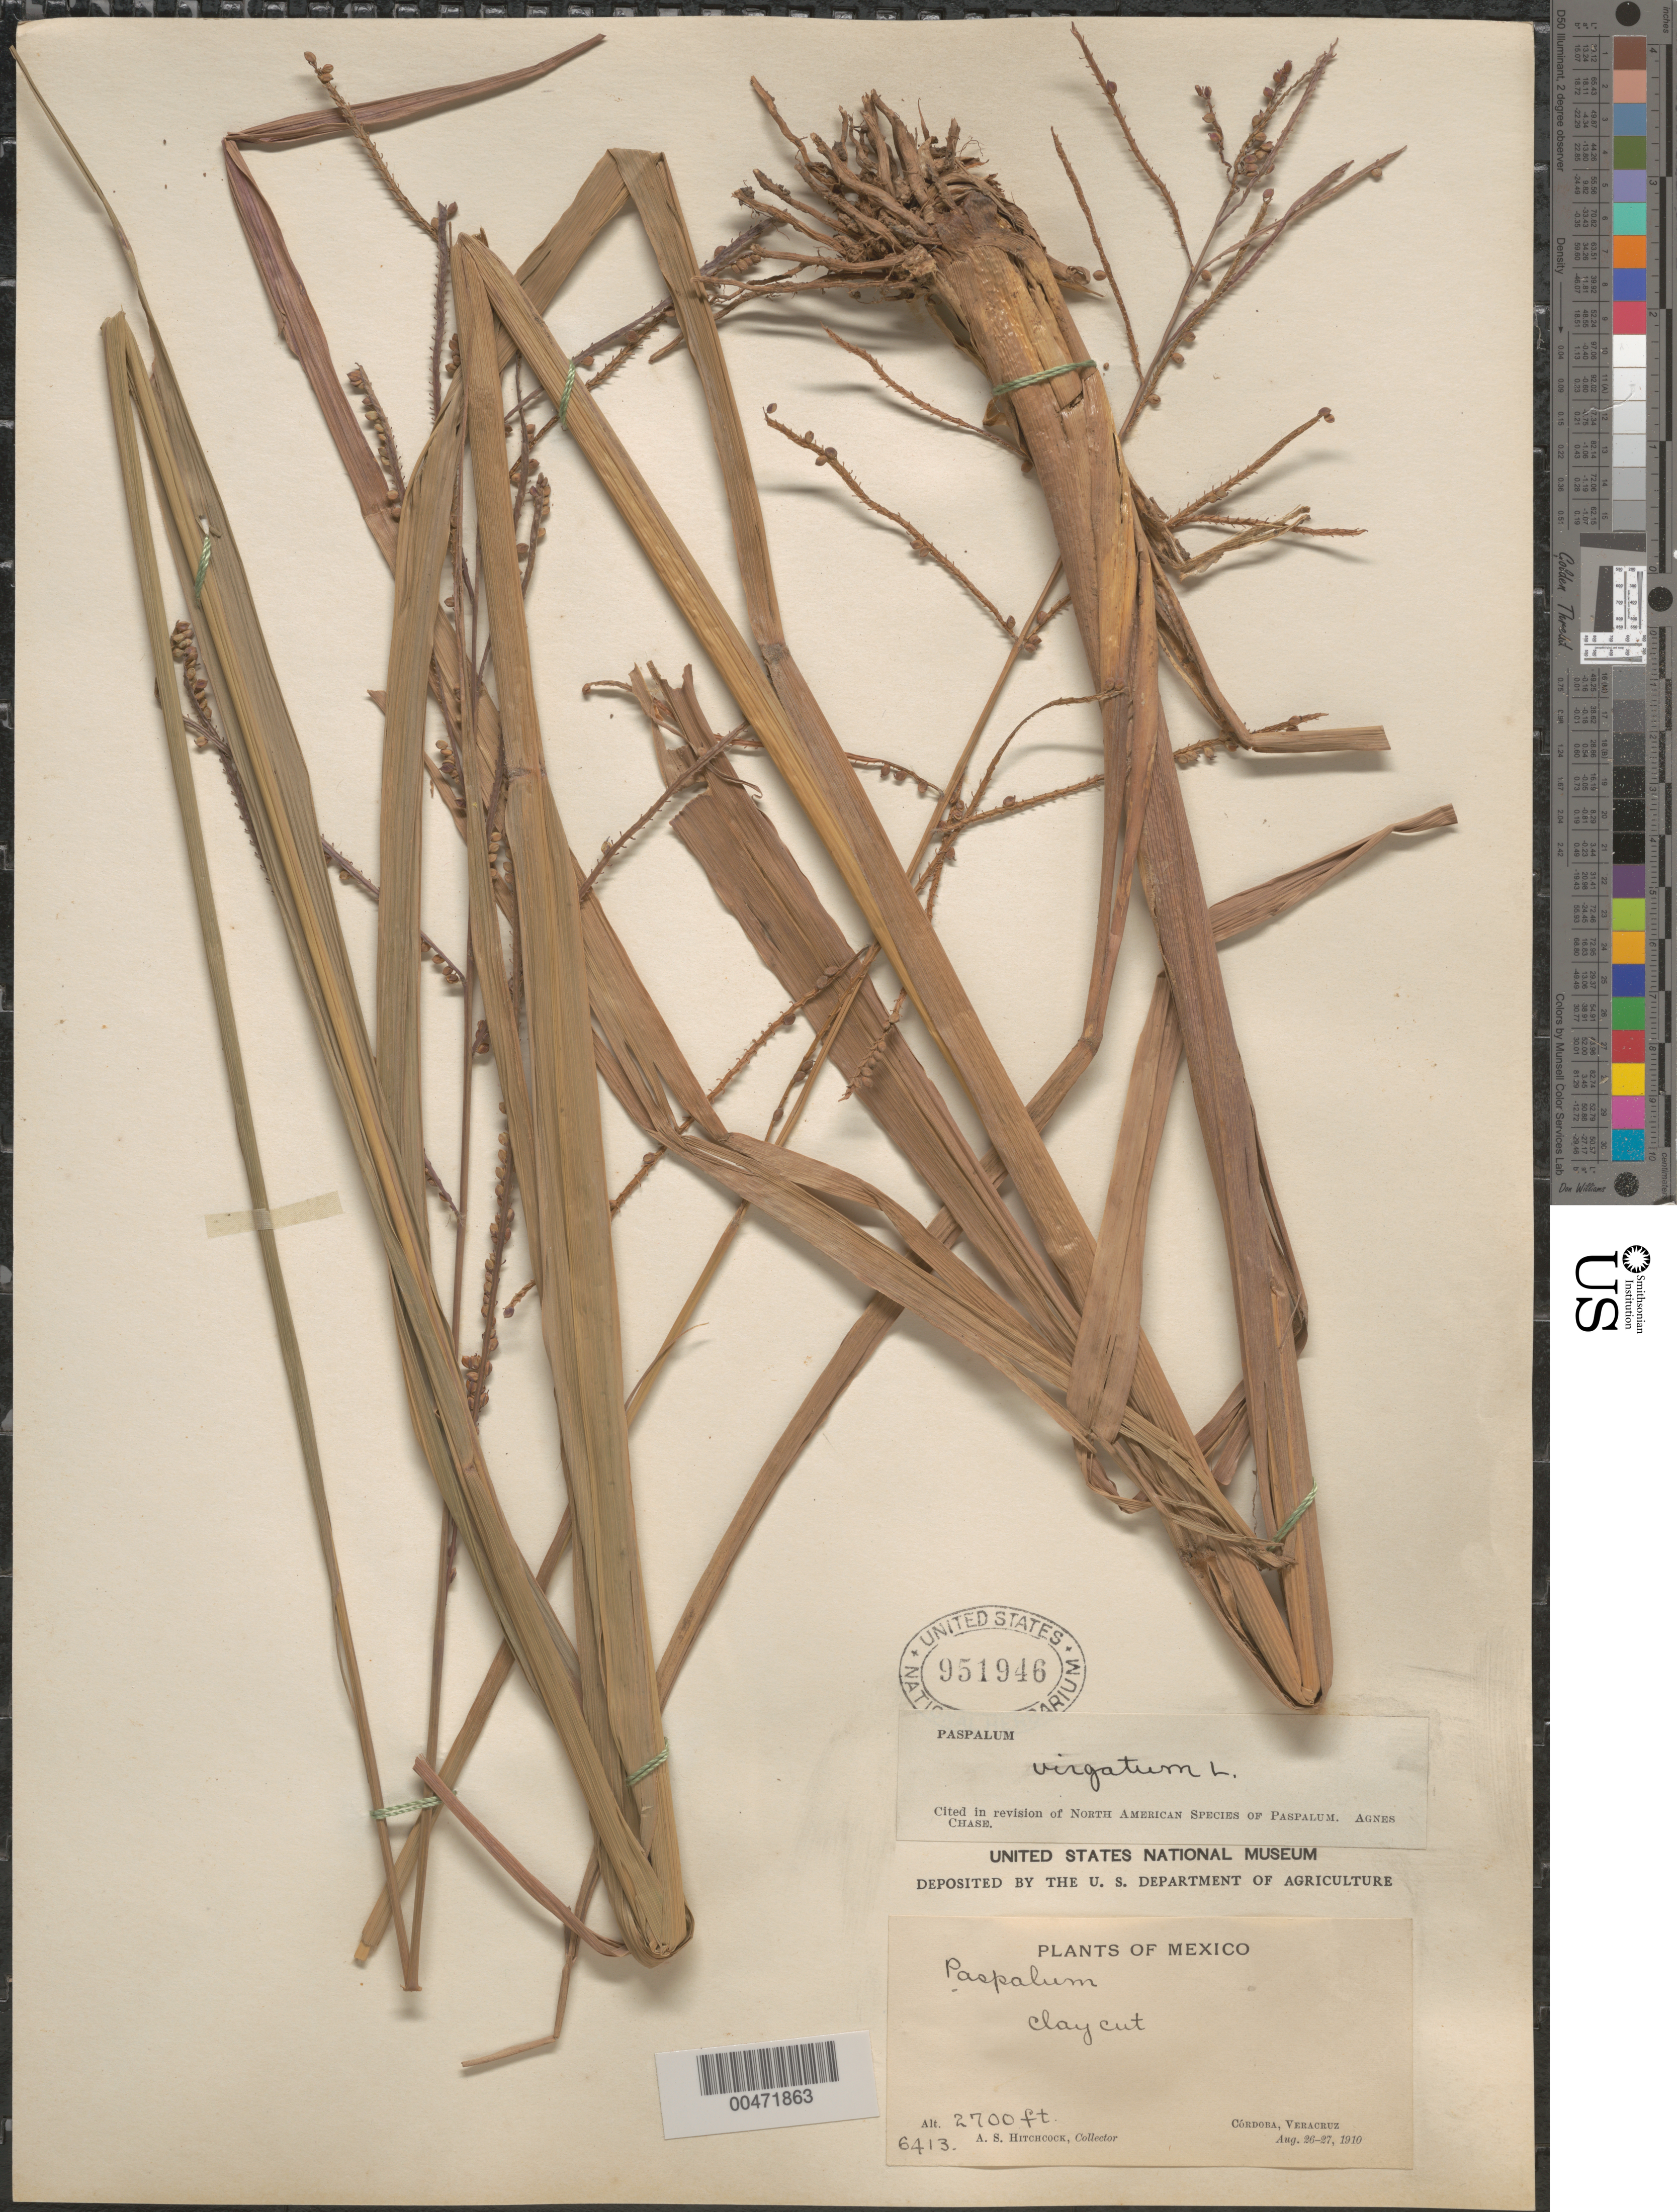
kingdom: Plantae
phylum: Tracheophyta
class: Liliopsida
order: Poales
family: Poaceae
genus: Paspalum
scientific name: Paspalum virgatum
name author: L.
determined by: Chase, [M.] Agnes, (US)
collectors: A. S. Hitchcock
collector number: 6413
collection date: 1910-08-26/1910-08-27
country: Mexico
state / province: Veracruz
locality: Cordoba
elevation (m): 823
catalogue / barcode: US 951946